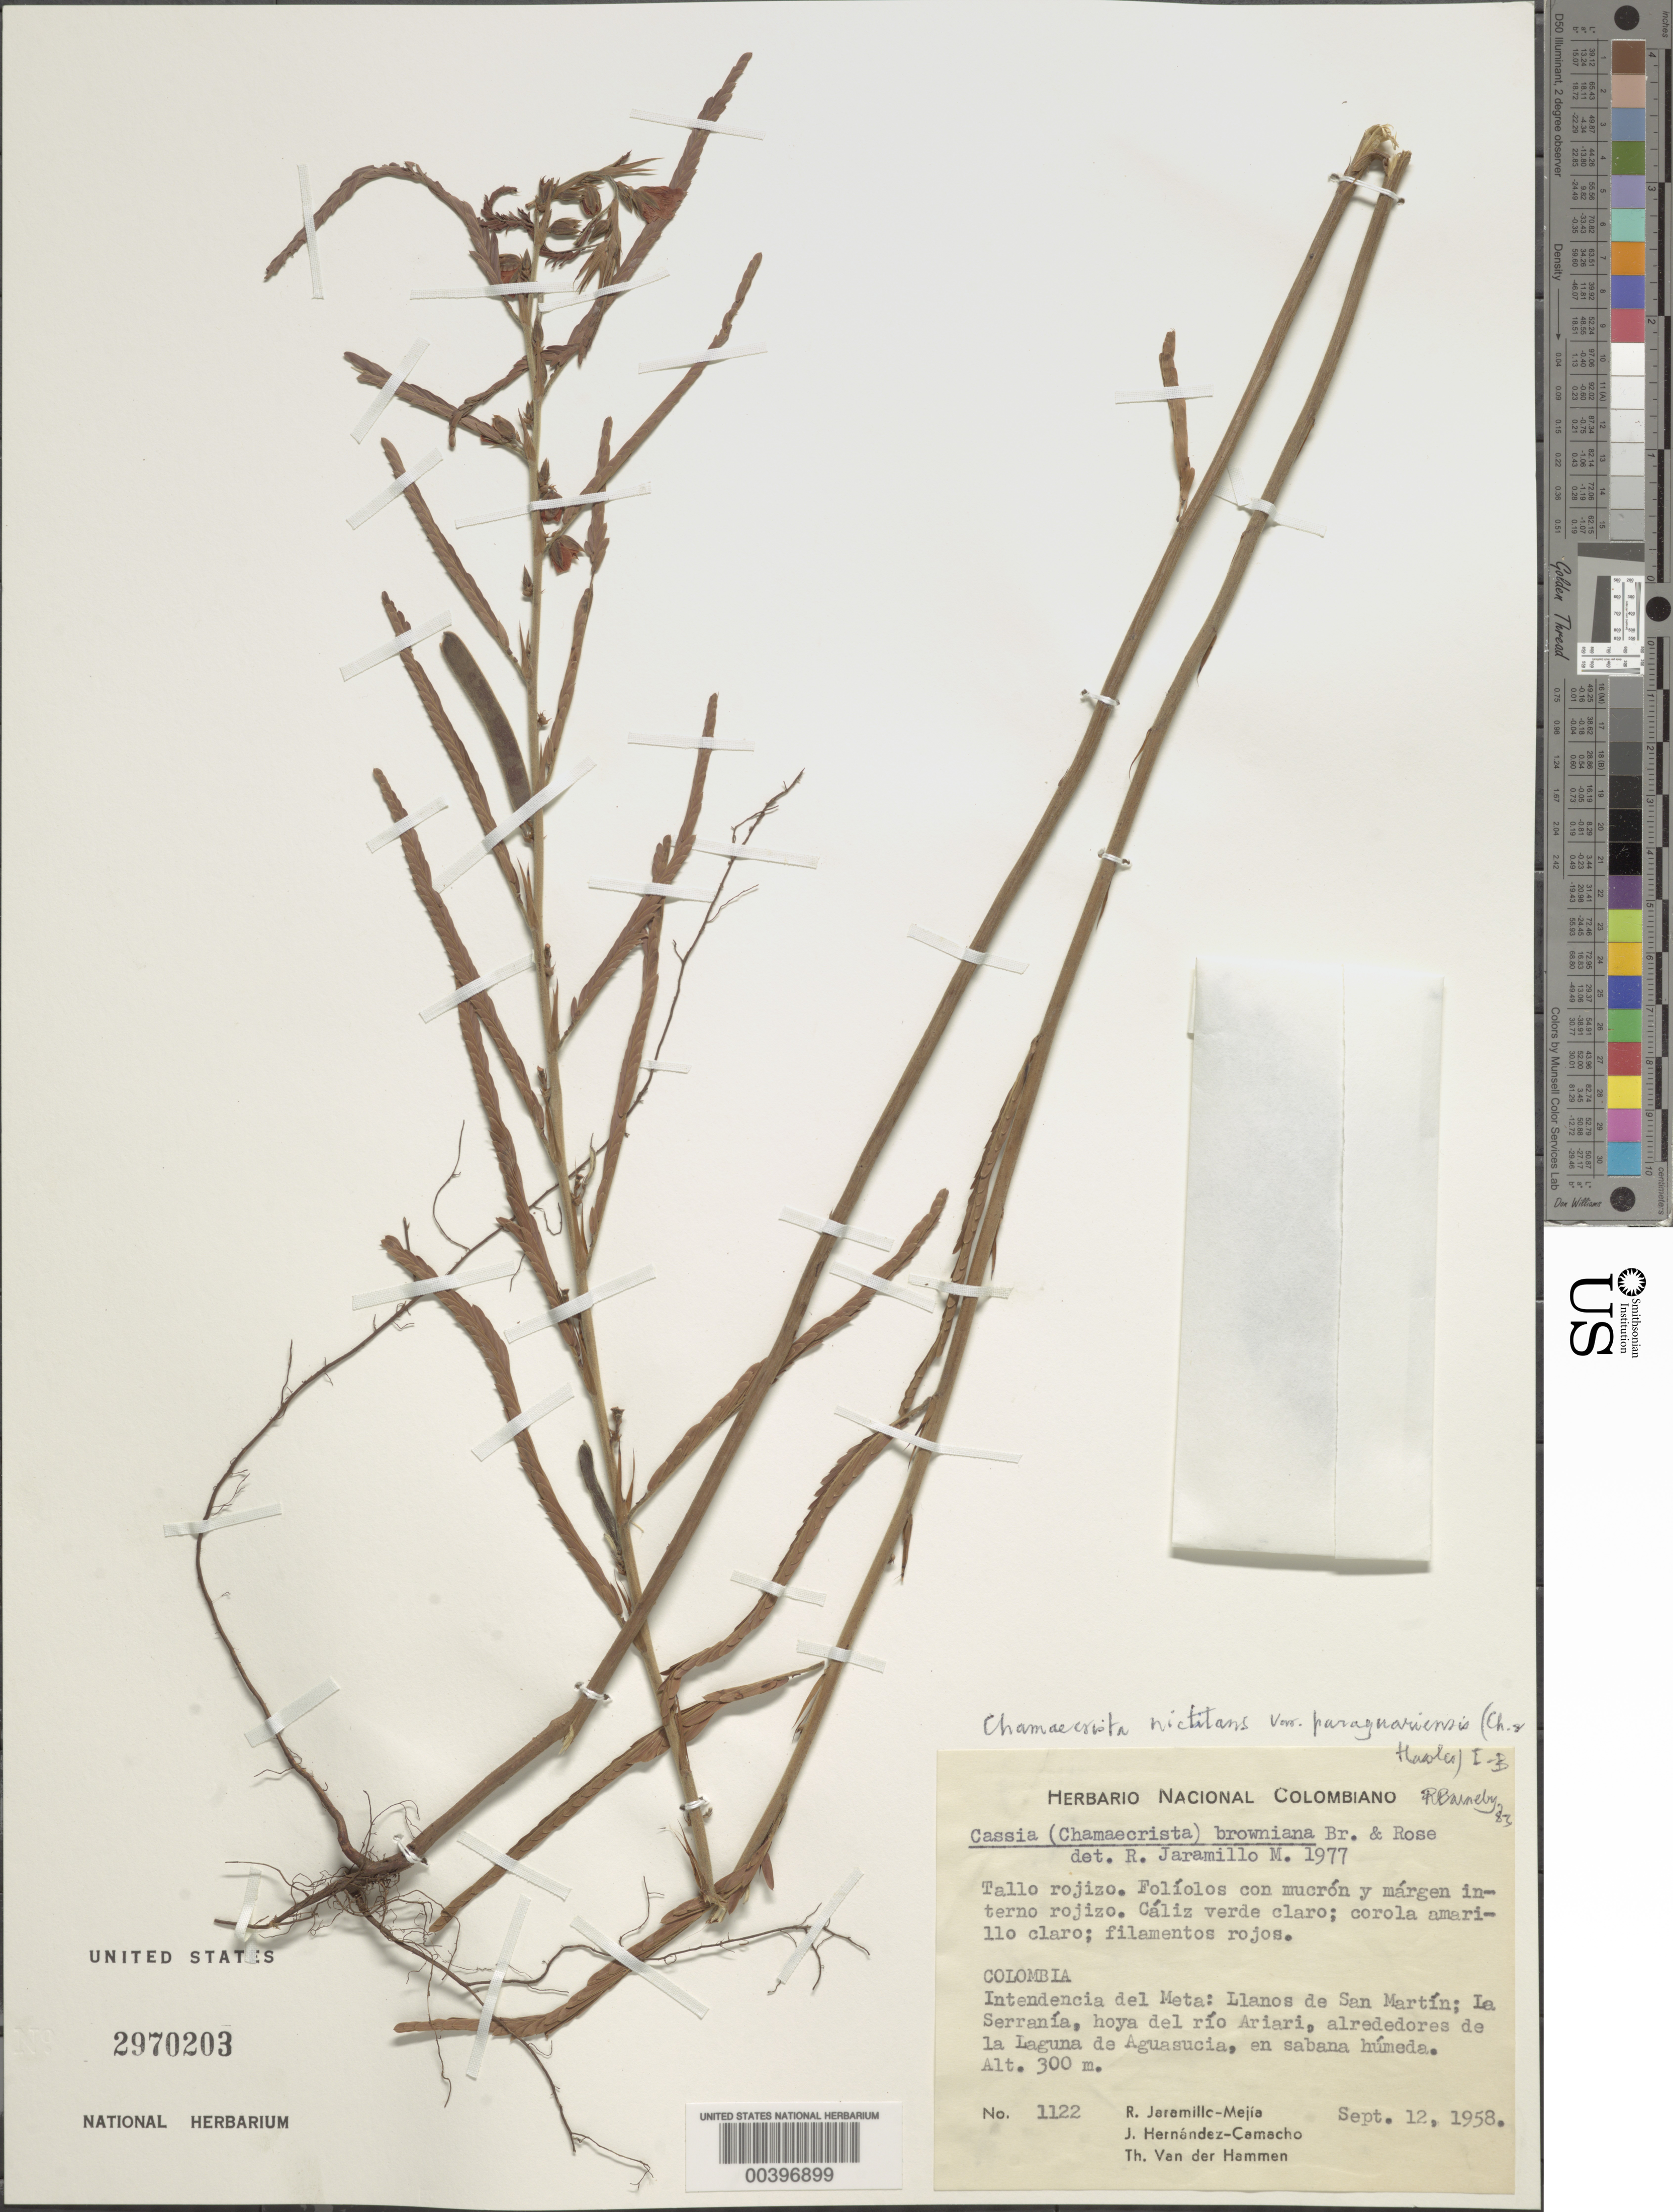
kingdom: Plantae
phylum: Tracheophyta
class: Magnoliopsida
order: Fabales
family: Fabaceae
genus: Chamaecrista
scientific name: Chamaecrista nictitans var. paraguariensis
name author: (Chodat & Hassl.) H.S. Irwin & Barneby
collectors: R. Jaramillo M., J. Hernández C. & T. Hammen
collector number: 1122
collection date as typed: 12 Sep 1958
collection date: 1958-09-12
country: Colombia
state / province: Meta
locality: Llanos de San Martin; la Serrania, Hoya del Rio Ariari, Alrededores de la Laguna de Aguasucia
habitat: En sabana humeda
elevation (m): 300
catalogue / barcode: US 2970203